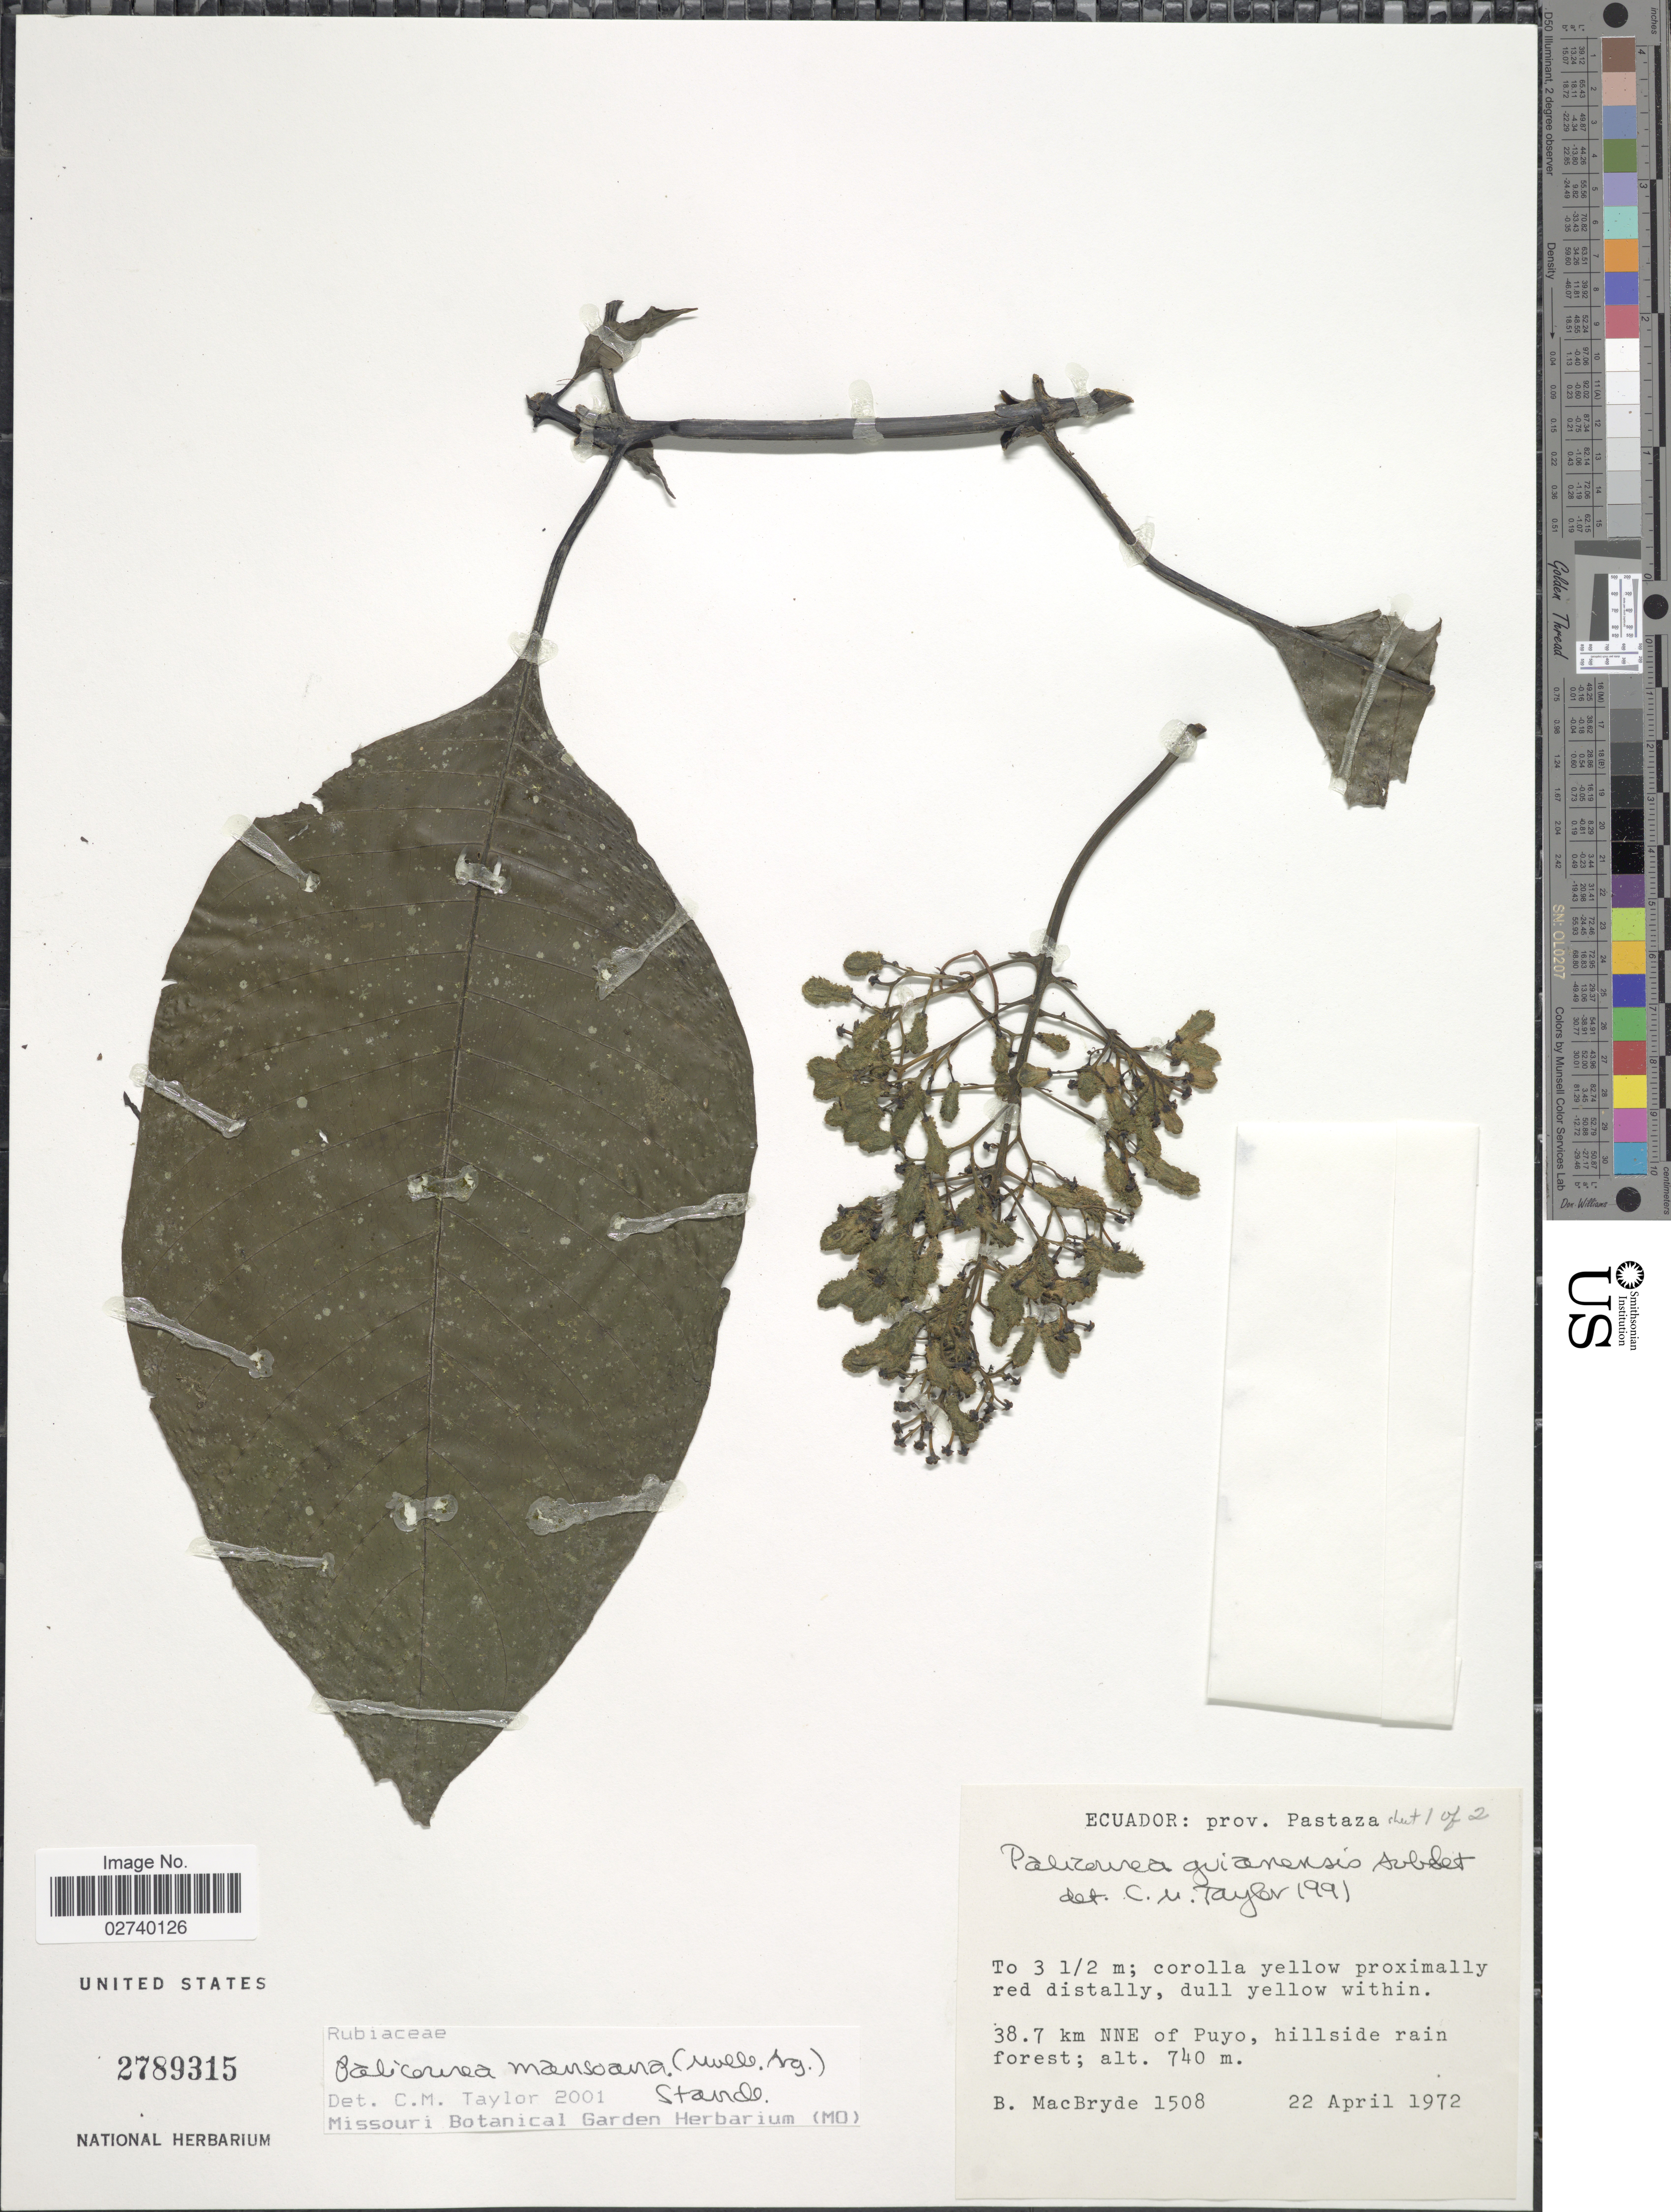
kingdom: Plantae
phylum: Tracheophyta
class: Magnoliopsida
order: Gentianales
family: Rubiaceae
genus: Palicourea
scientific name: Palicourea mansoana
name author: (Müll. Arg.) Standl.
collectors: B. MacBryde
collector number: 1508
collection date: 1972-04-22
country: Ecuador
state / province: Pastaza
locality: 38.7 km NNE of Puyo, hillside rain forest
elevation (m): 740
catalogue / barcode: US 2789315